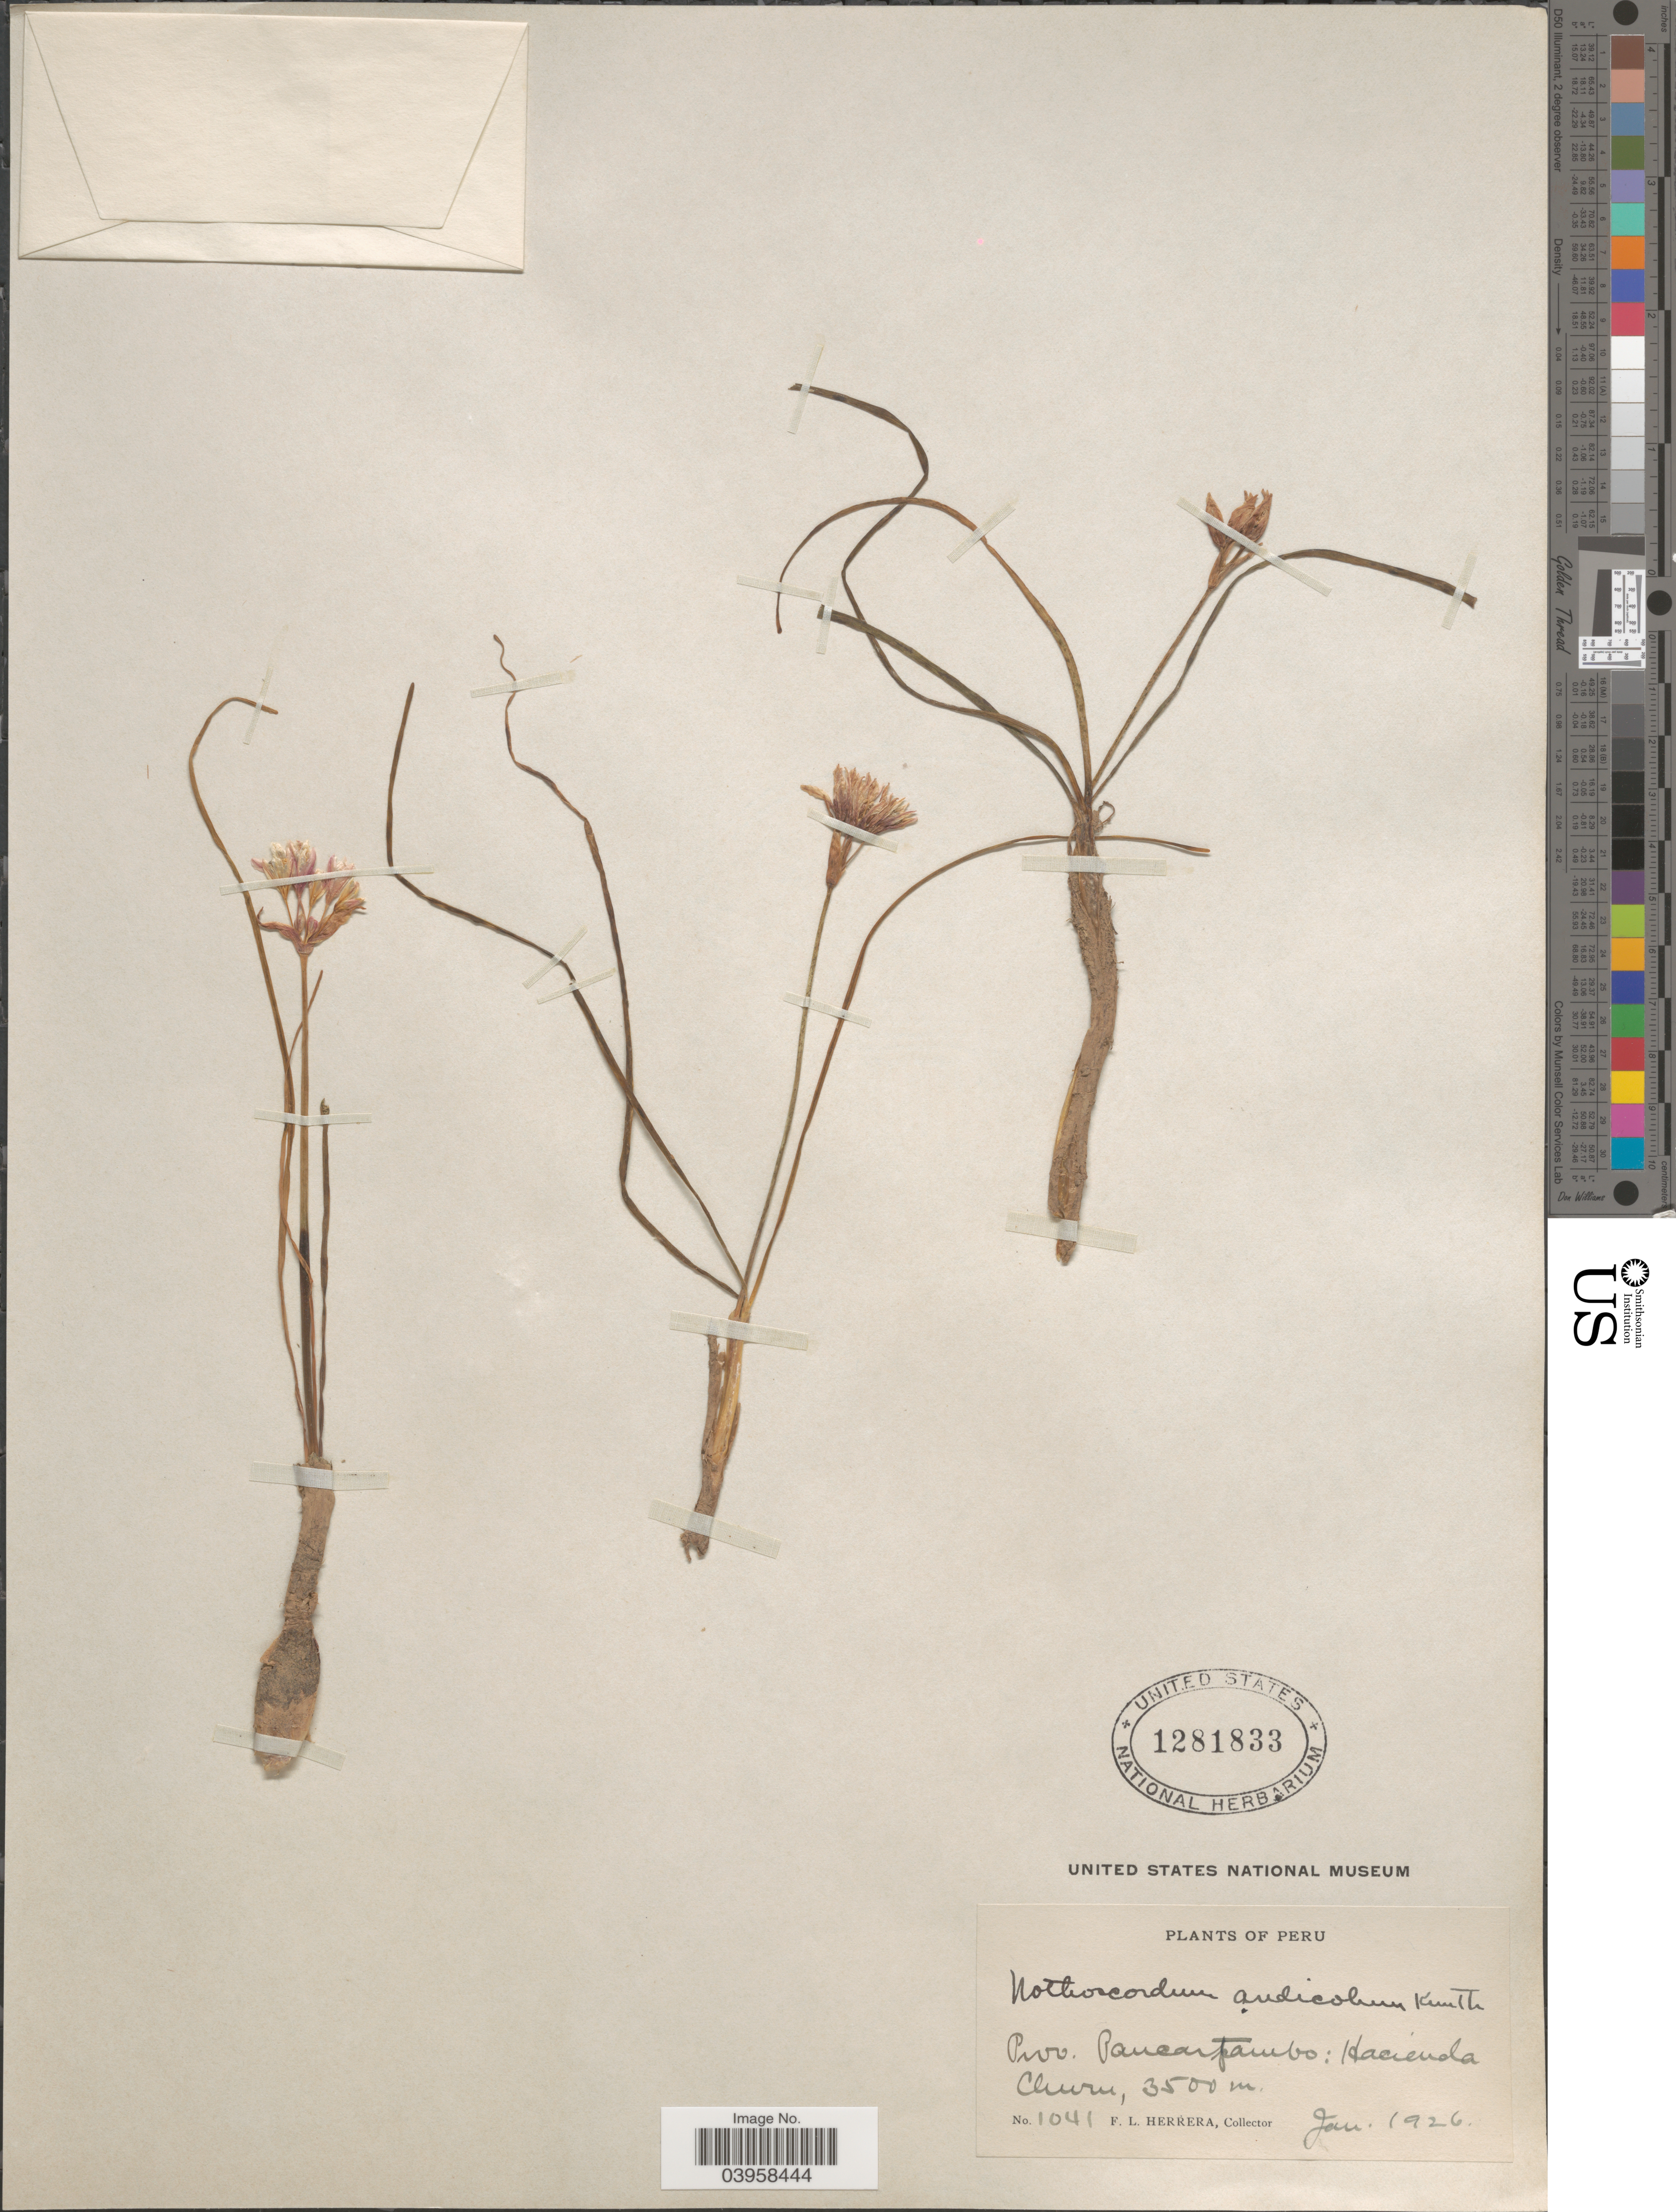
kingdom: Plantae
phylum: Tracheophyta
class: Liliopsida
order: Asparagales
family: Amaryllidaceae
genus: Nothoscordum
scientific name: Nothoscordum andicola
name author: Kunth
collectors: F. L. Herrera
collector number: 1041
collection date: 1926-01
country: Peru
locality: Prov. Paucartambo: Hacienda Churu.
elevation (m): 3500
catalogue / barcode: US 1281833